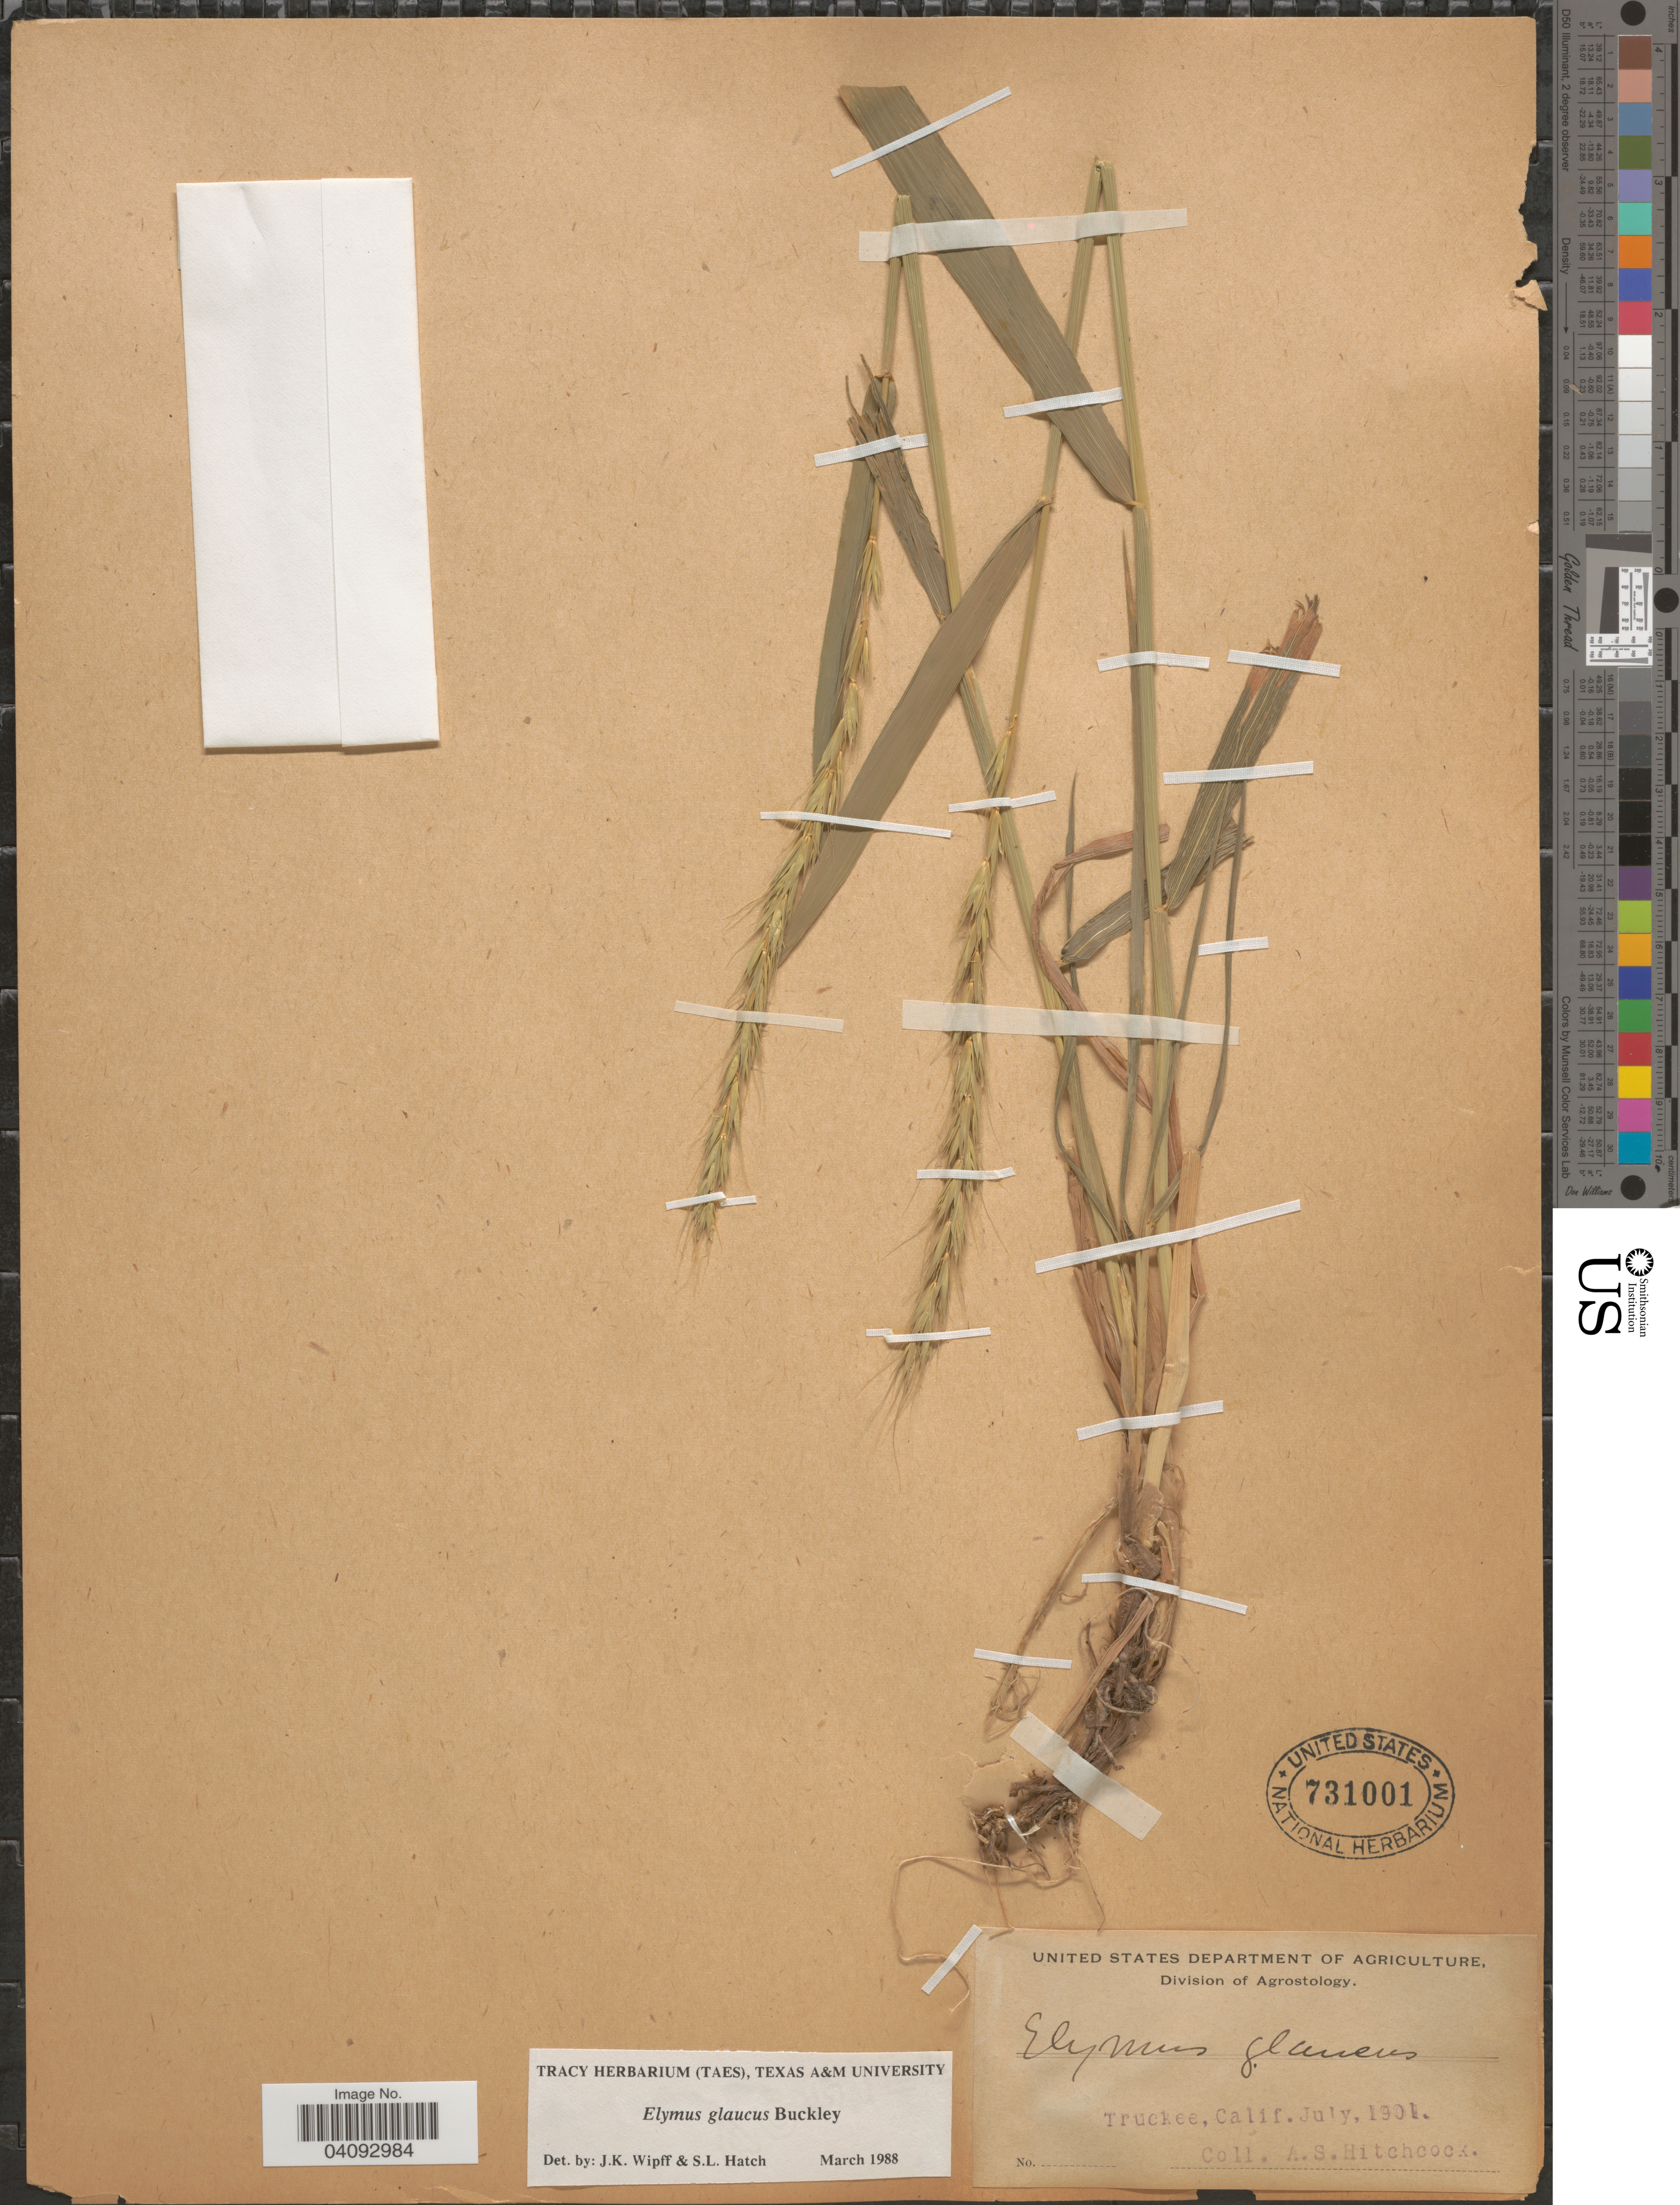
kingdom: Plantae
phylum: Tracheophyta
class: Liliopsida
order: Poales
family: Poaceae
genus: Elymus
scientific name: Elymus glaucus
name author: Buckley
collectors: A. S. Hitchcock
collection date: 1901-07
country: United States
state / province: California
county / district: Nevada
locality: Truckee.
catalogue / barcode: US 731001